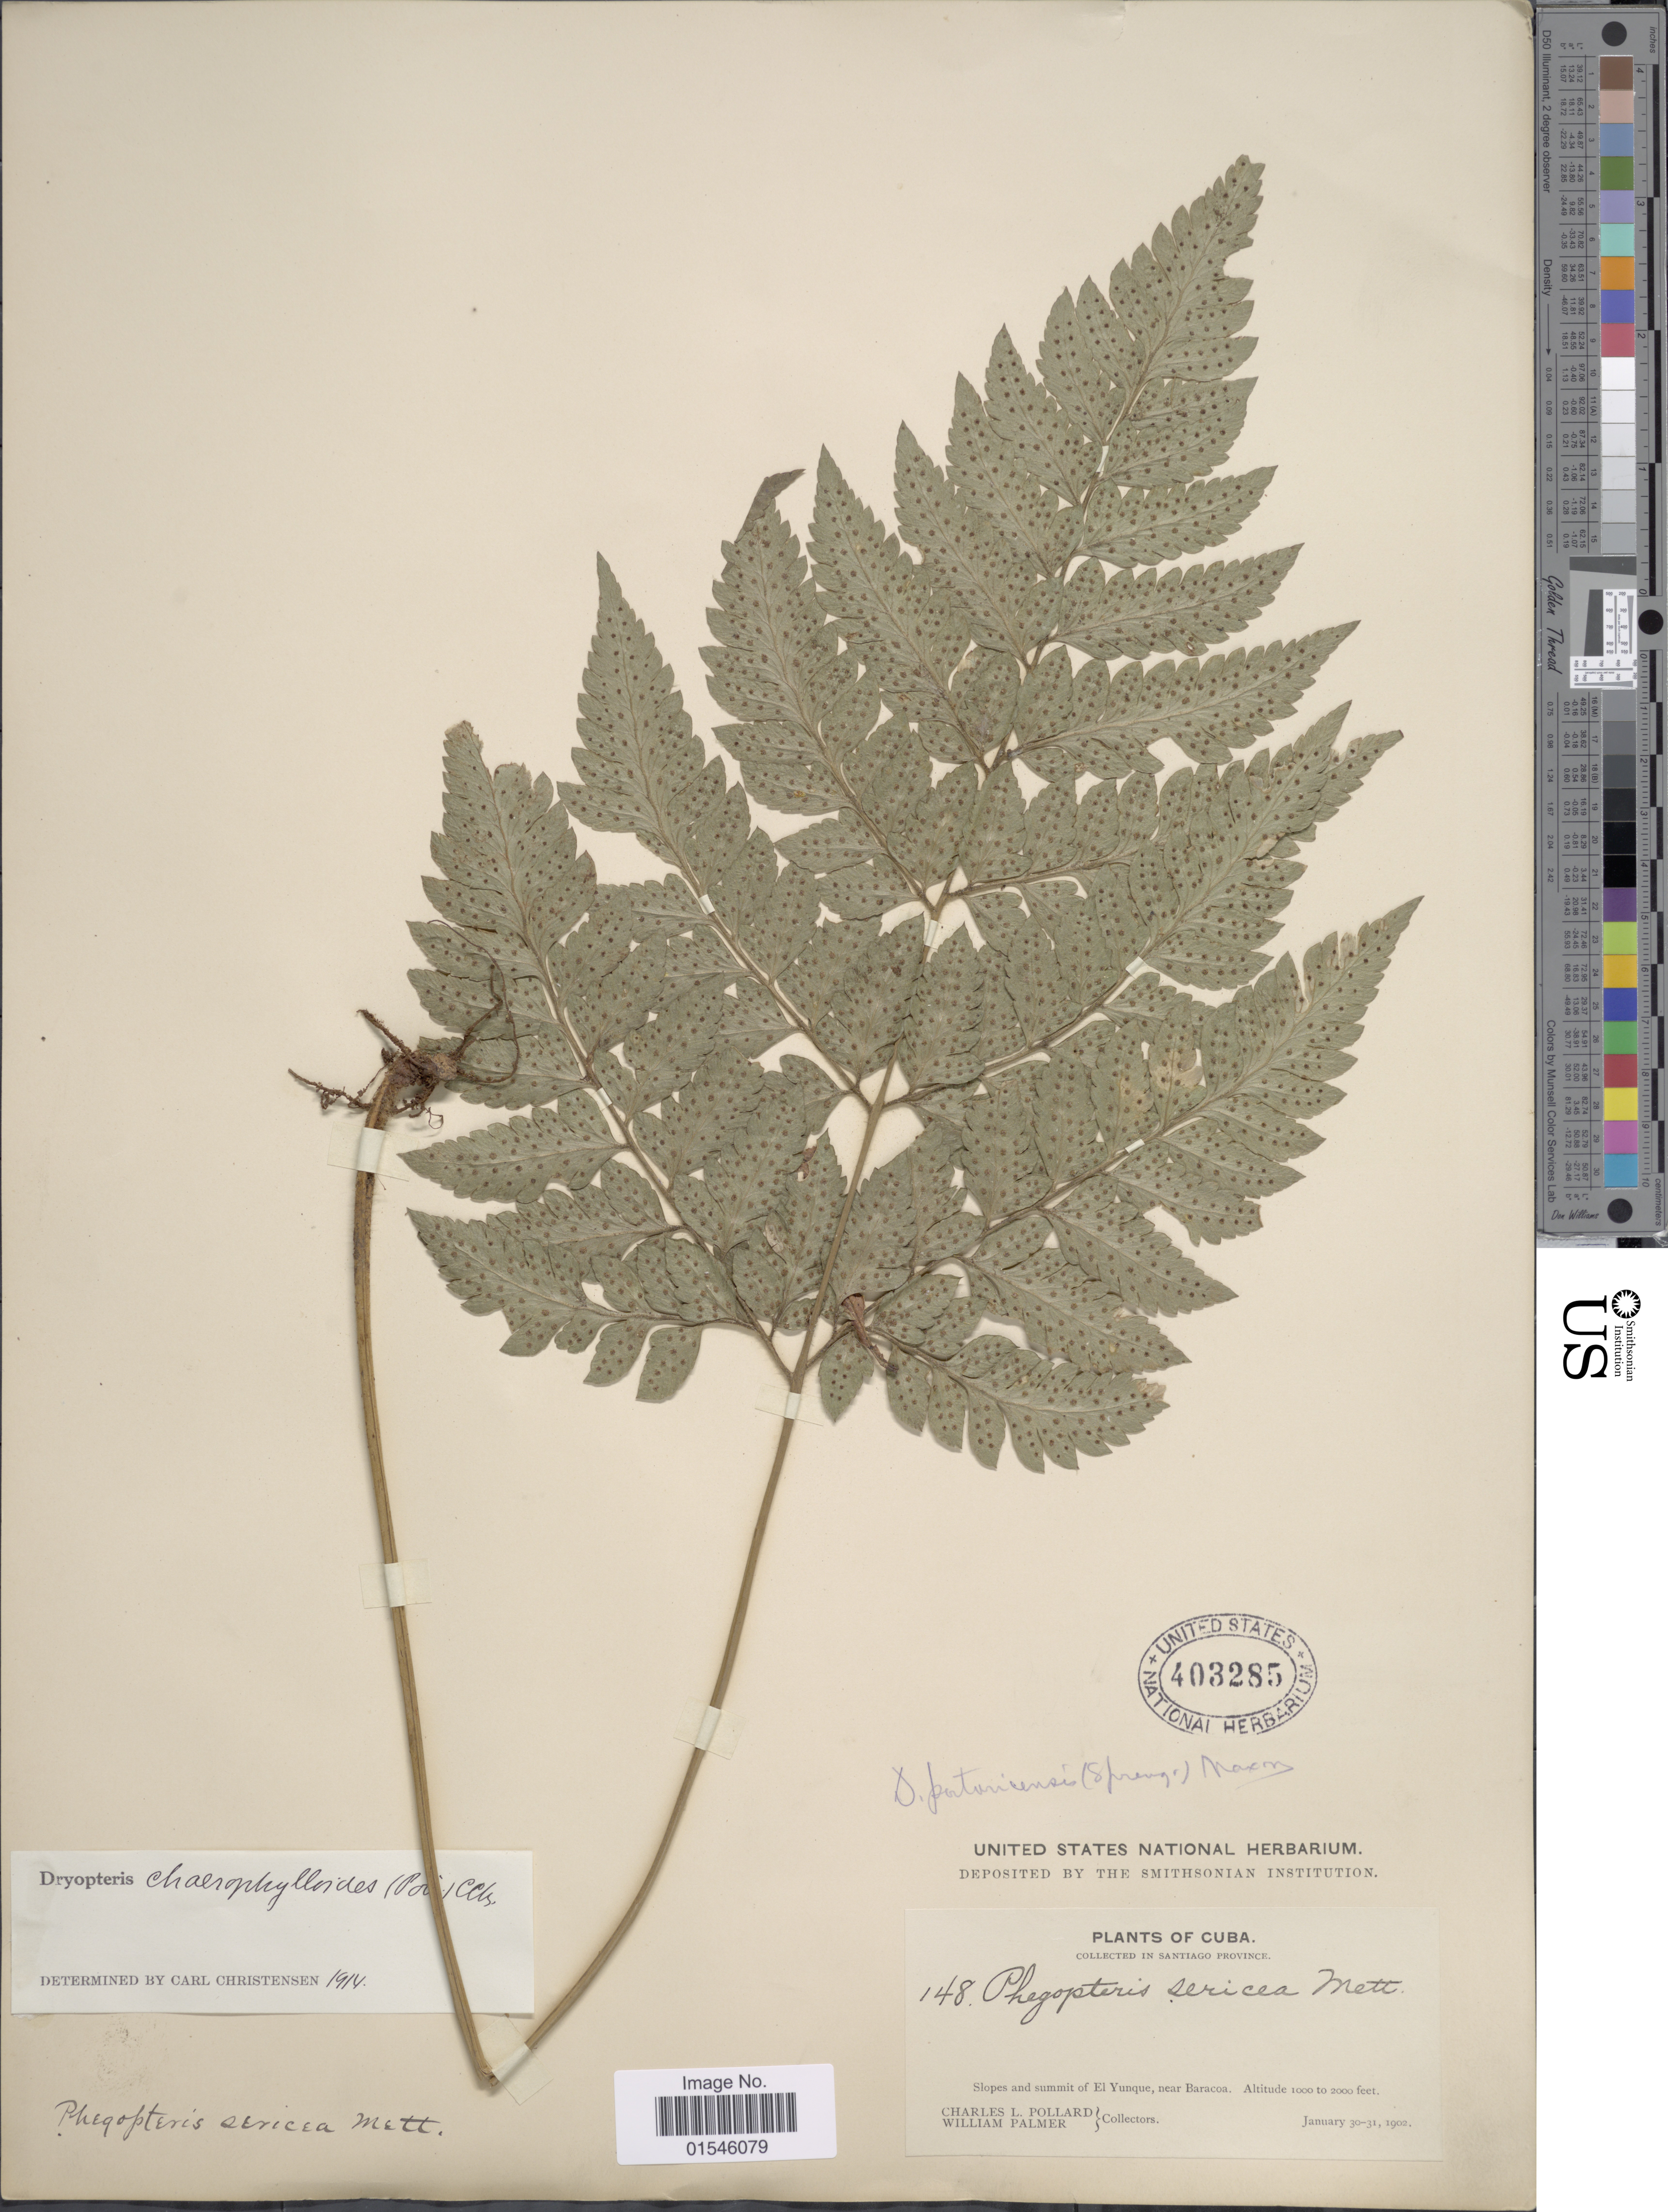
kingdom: Plantae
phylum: Tracheophyta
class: Polypodiopsida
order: Polypodiales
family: Dryopteridaceae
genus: Polystichopsis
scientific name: Polystichopsis chaerophylloides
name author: (Poir.) C.V. Morton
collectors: C. L. Pollard & W. Palmer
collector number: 148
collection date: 1902-01-30/1902-01-31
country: Cuba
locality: In Santiago Province, Slopes and summit of El Yunque, near Baracoa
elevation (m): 305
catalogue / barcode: US 403285